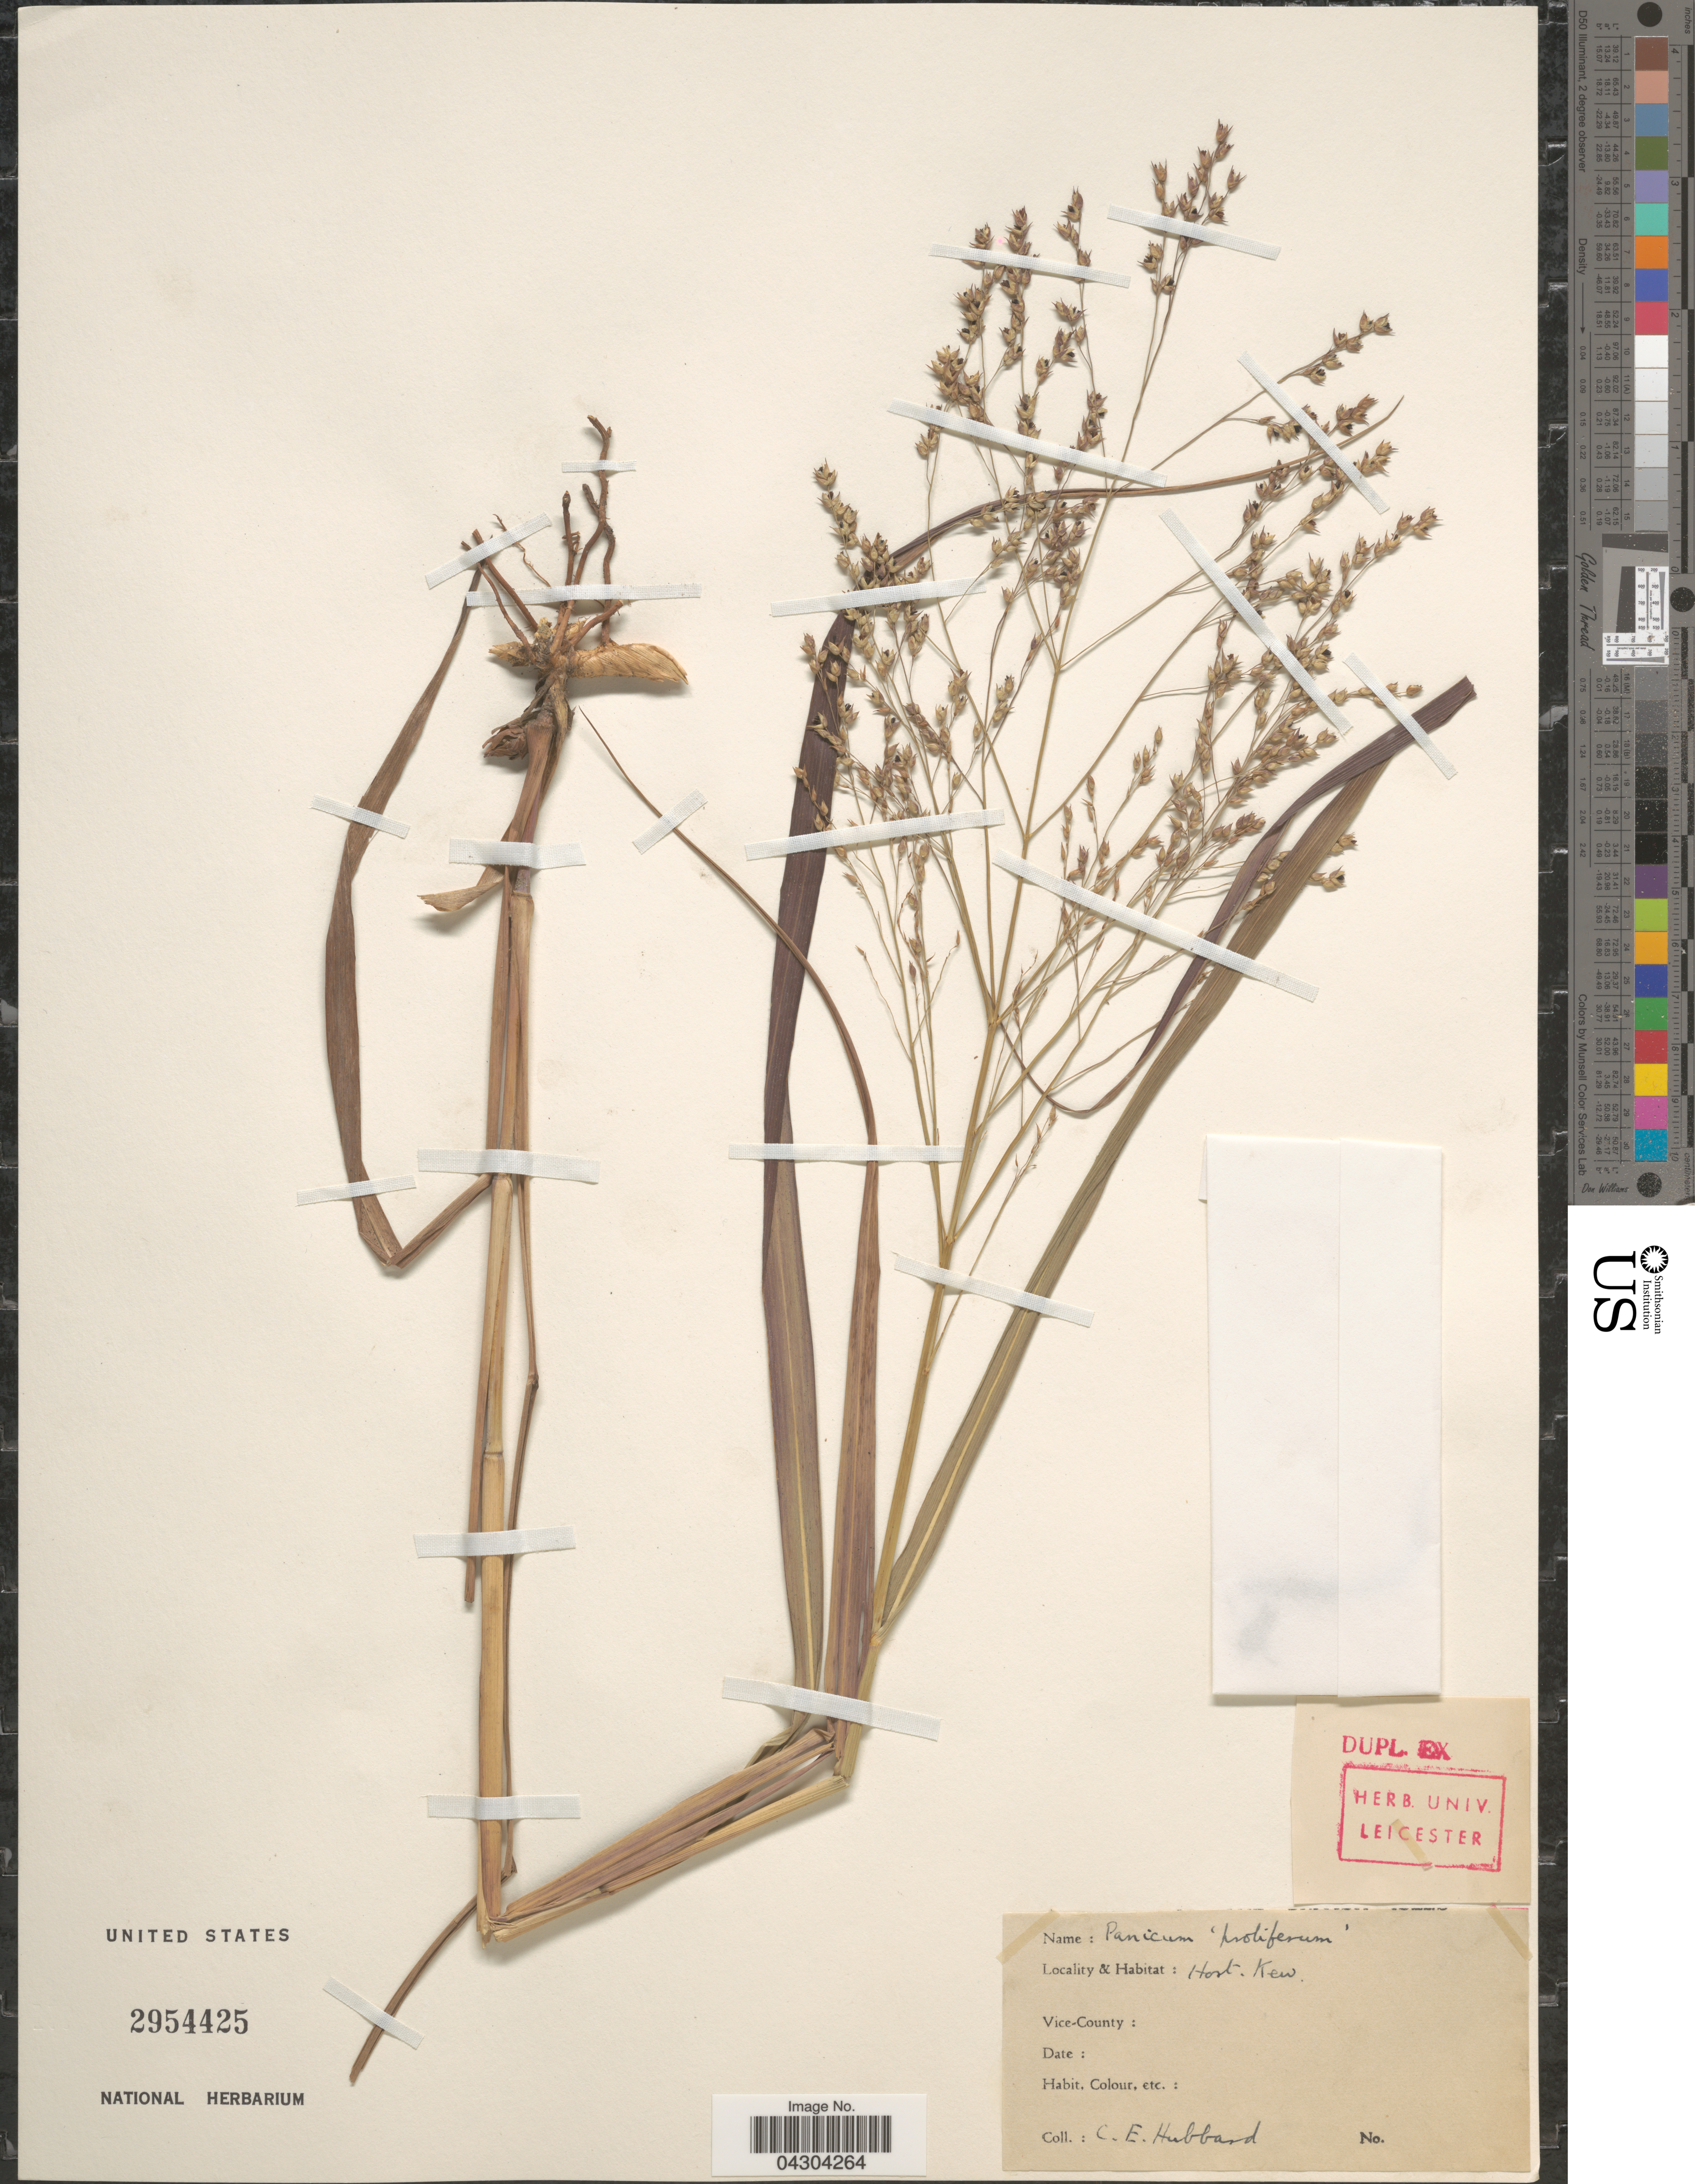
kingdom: Plantae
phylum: Tracheophyta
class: Liliopsida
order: Poales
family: Poaceae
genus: Panicum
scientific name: Panicum dichotomiflorum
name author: Michx.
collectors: C. E. Hubbard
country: United Kingdom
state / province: England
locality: Hort. Kew.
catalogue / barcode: US 2954425